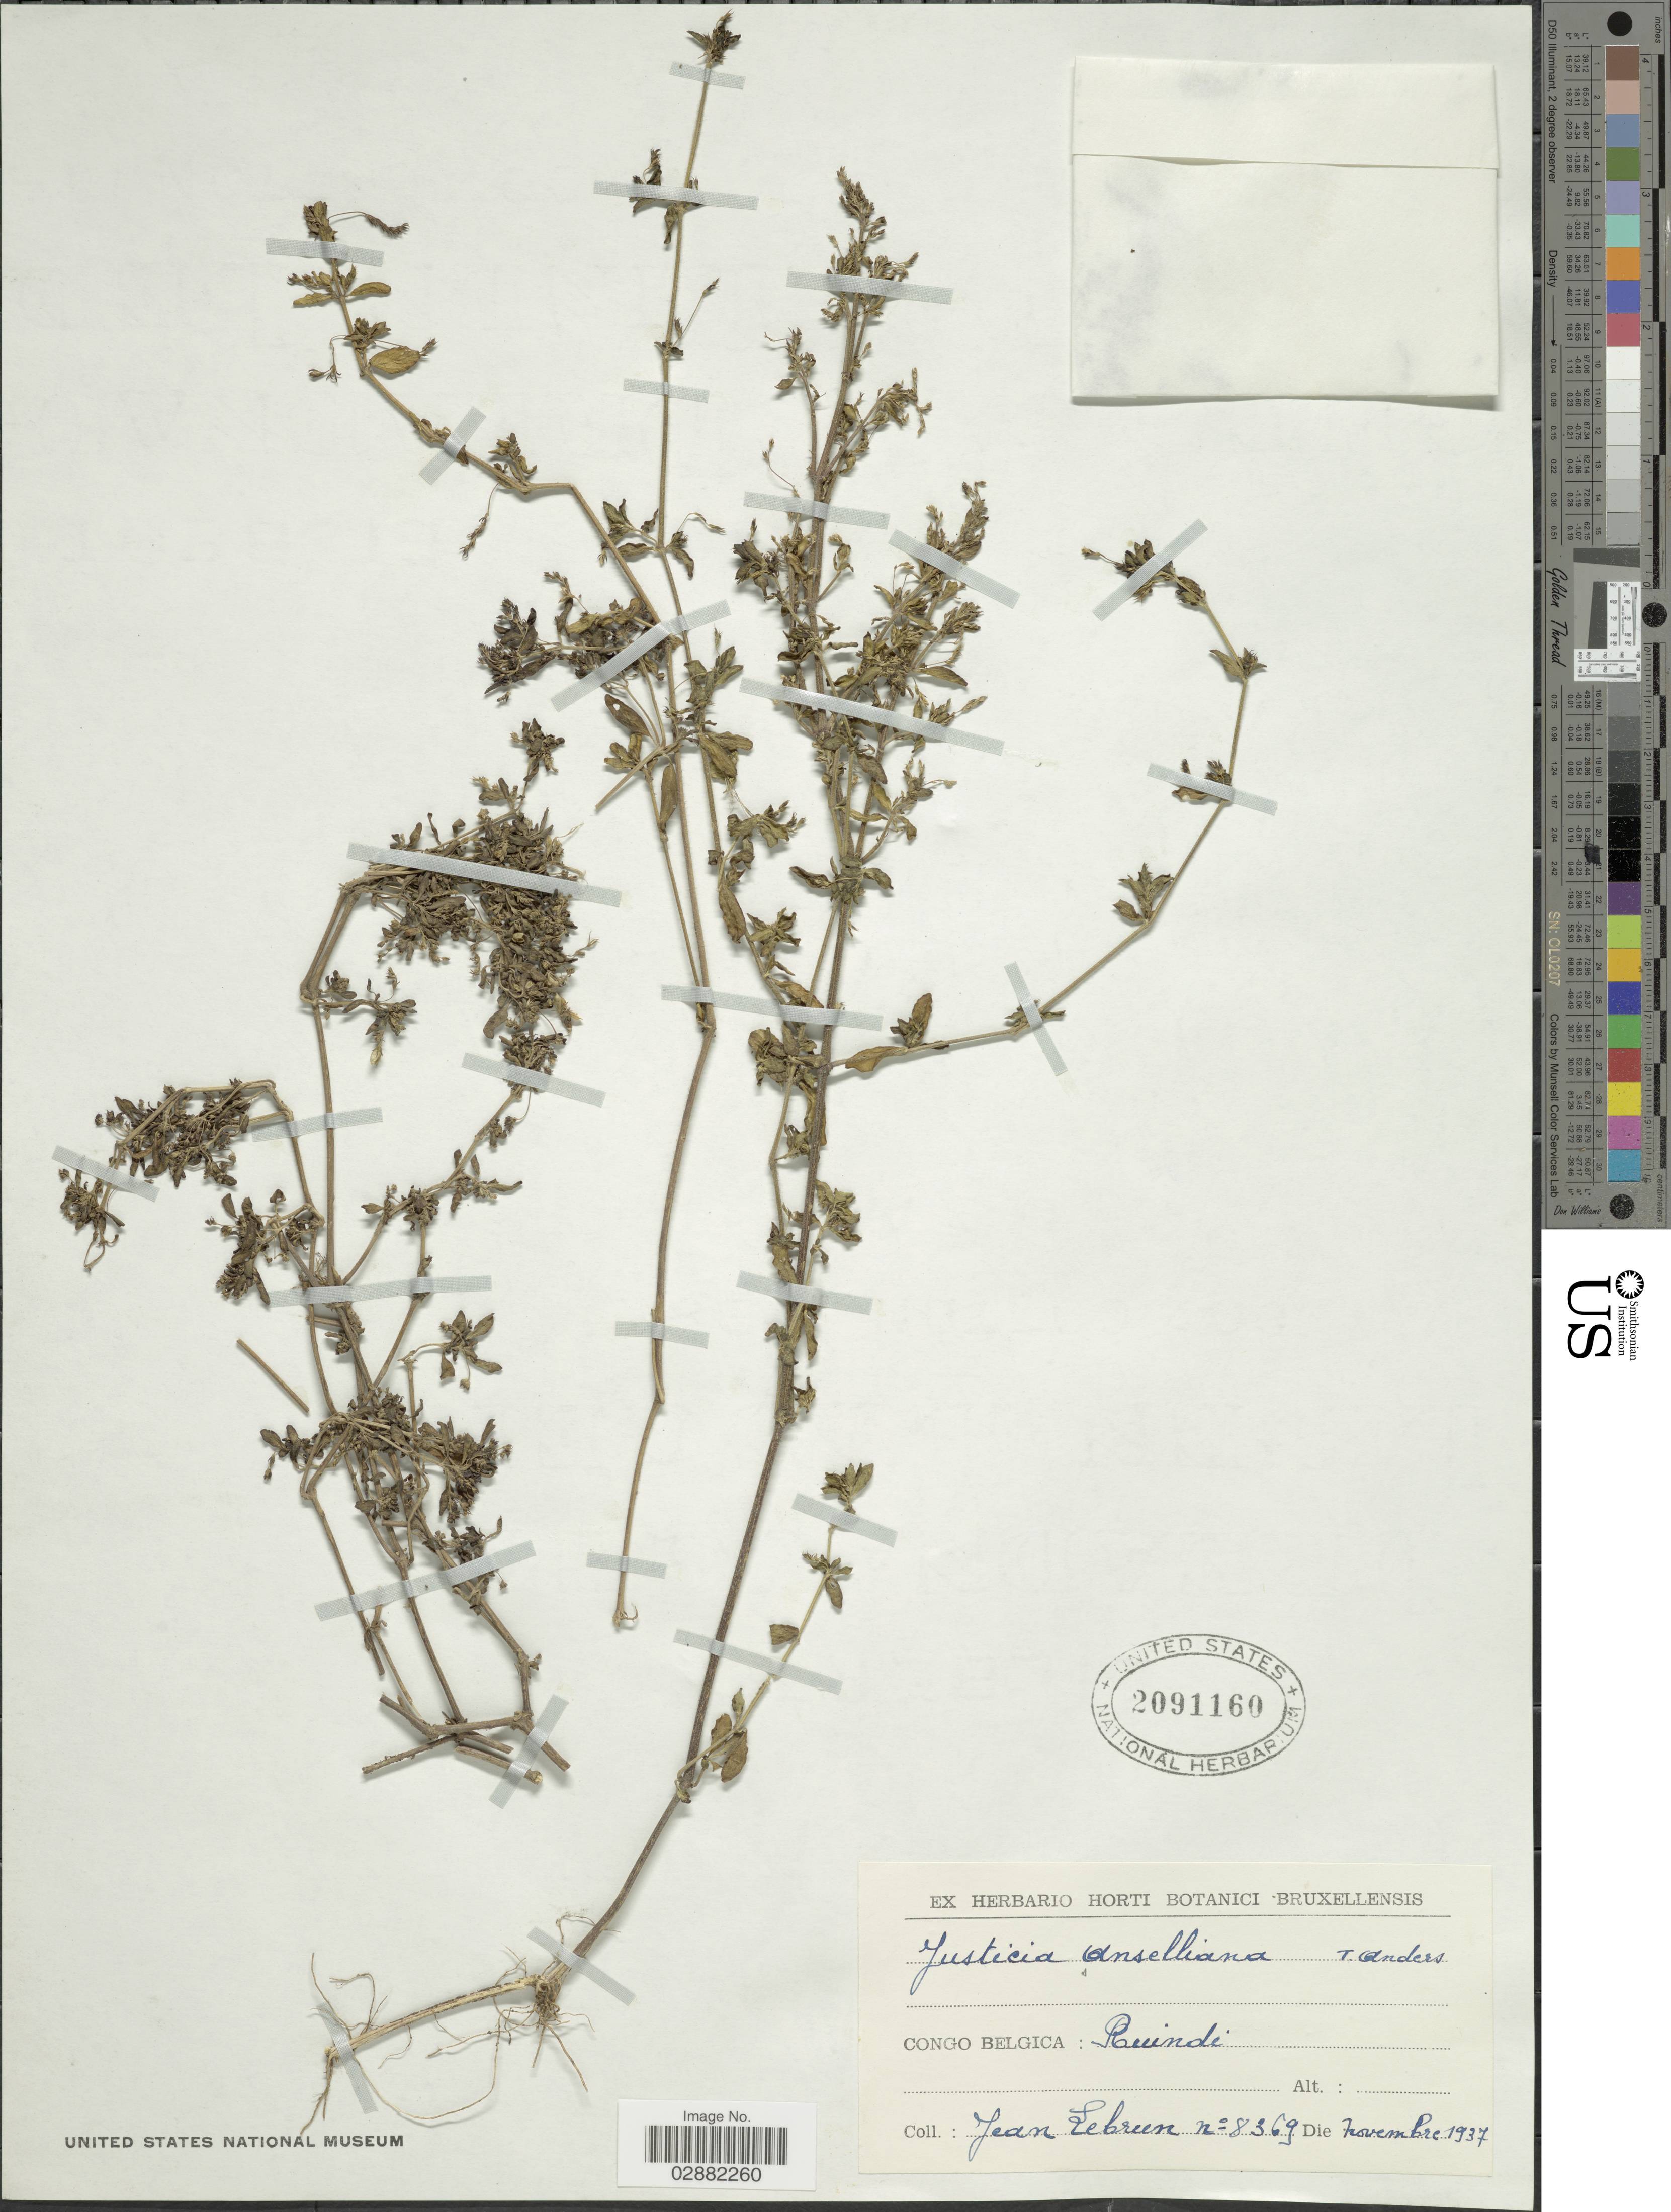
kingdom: Plantae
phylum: Tracheophyta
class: Magnoliopsida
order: Lamiales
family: Acanthaceae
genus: Justicia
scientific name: Justicia anselliana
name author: (Nees) T. Anders.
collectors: J. A. Lebrun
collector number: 8369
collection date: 1937-11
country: Congo, Democratic Republic of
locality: Congo Belgica: Ruind.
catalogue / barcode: US 2091160